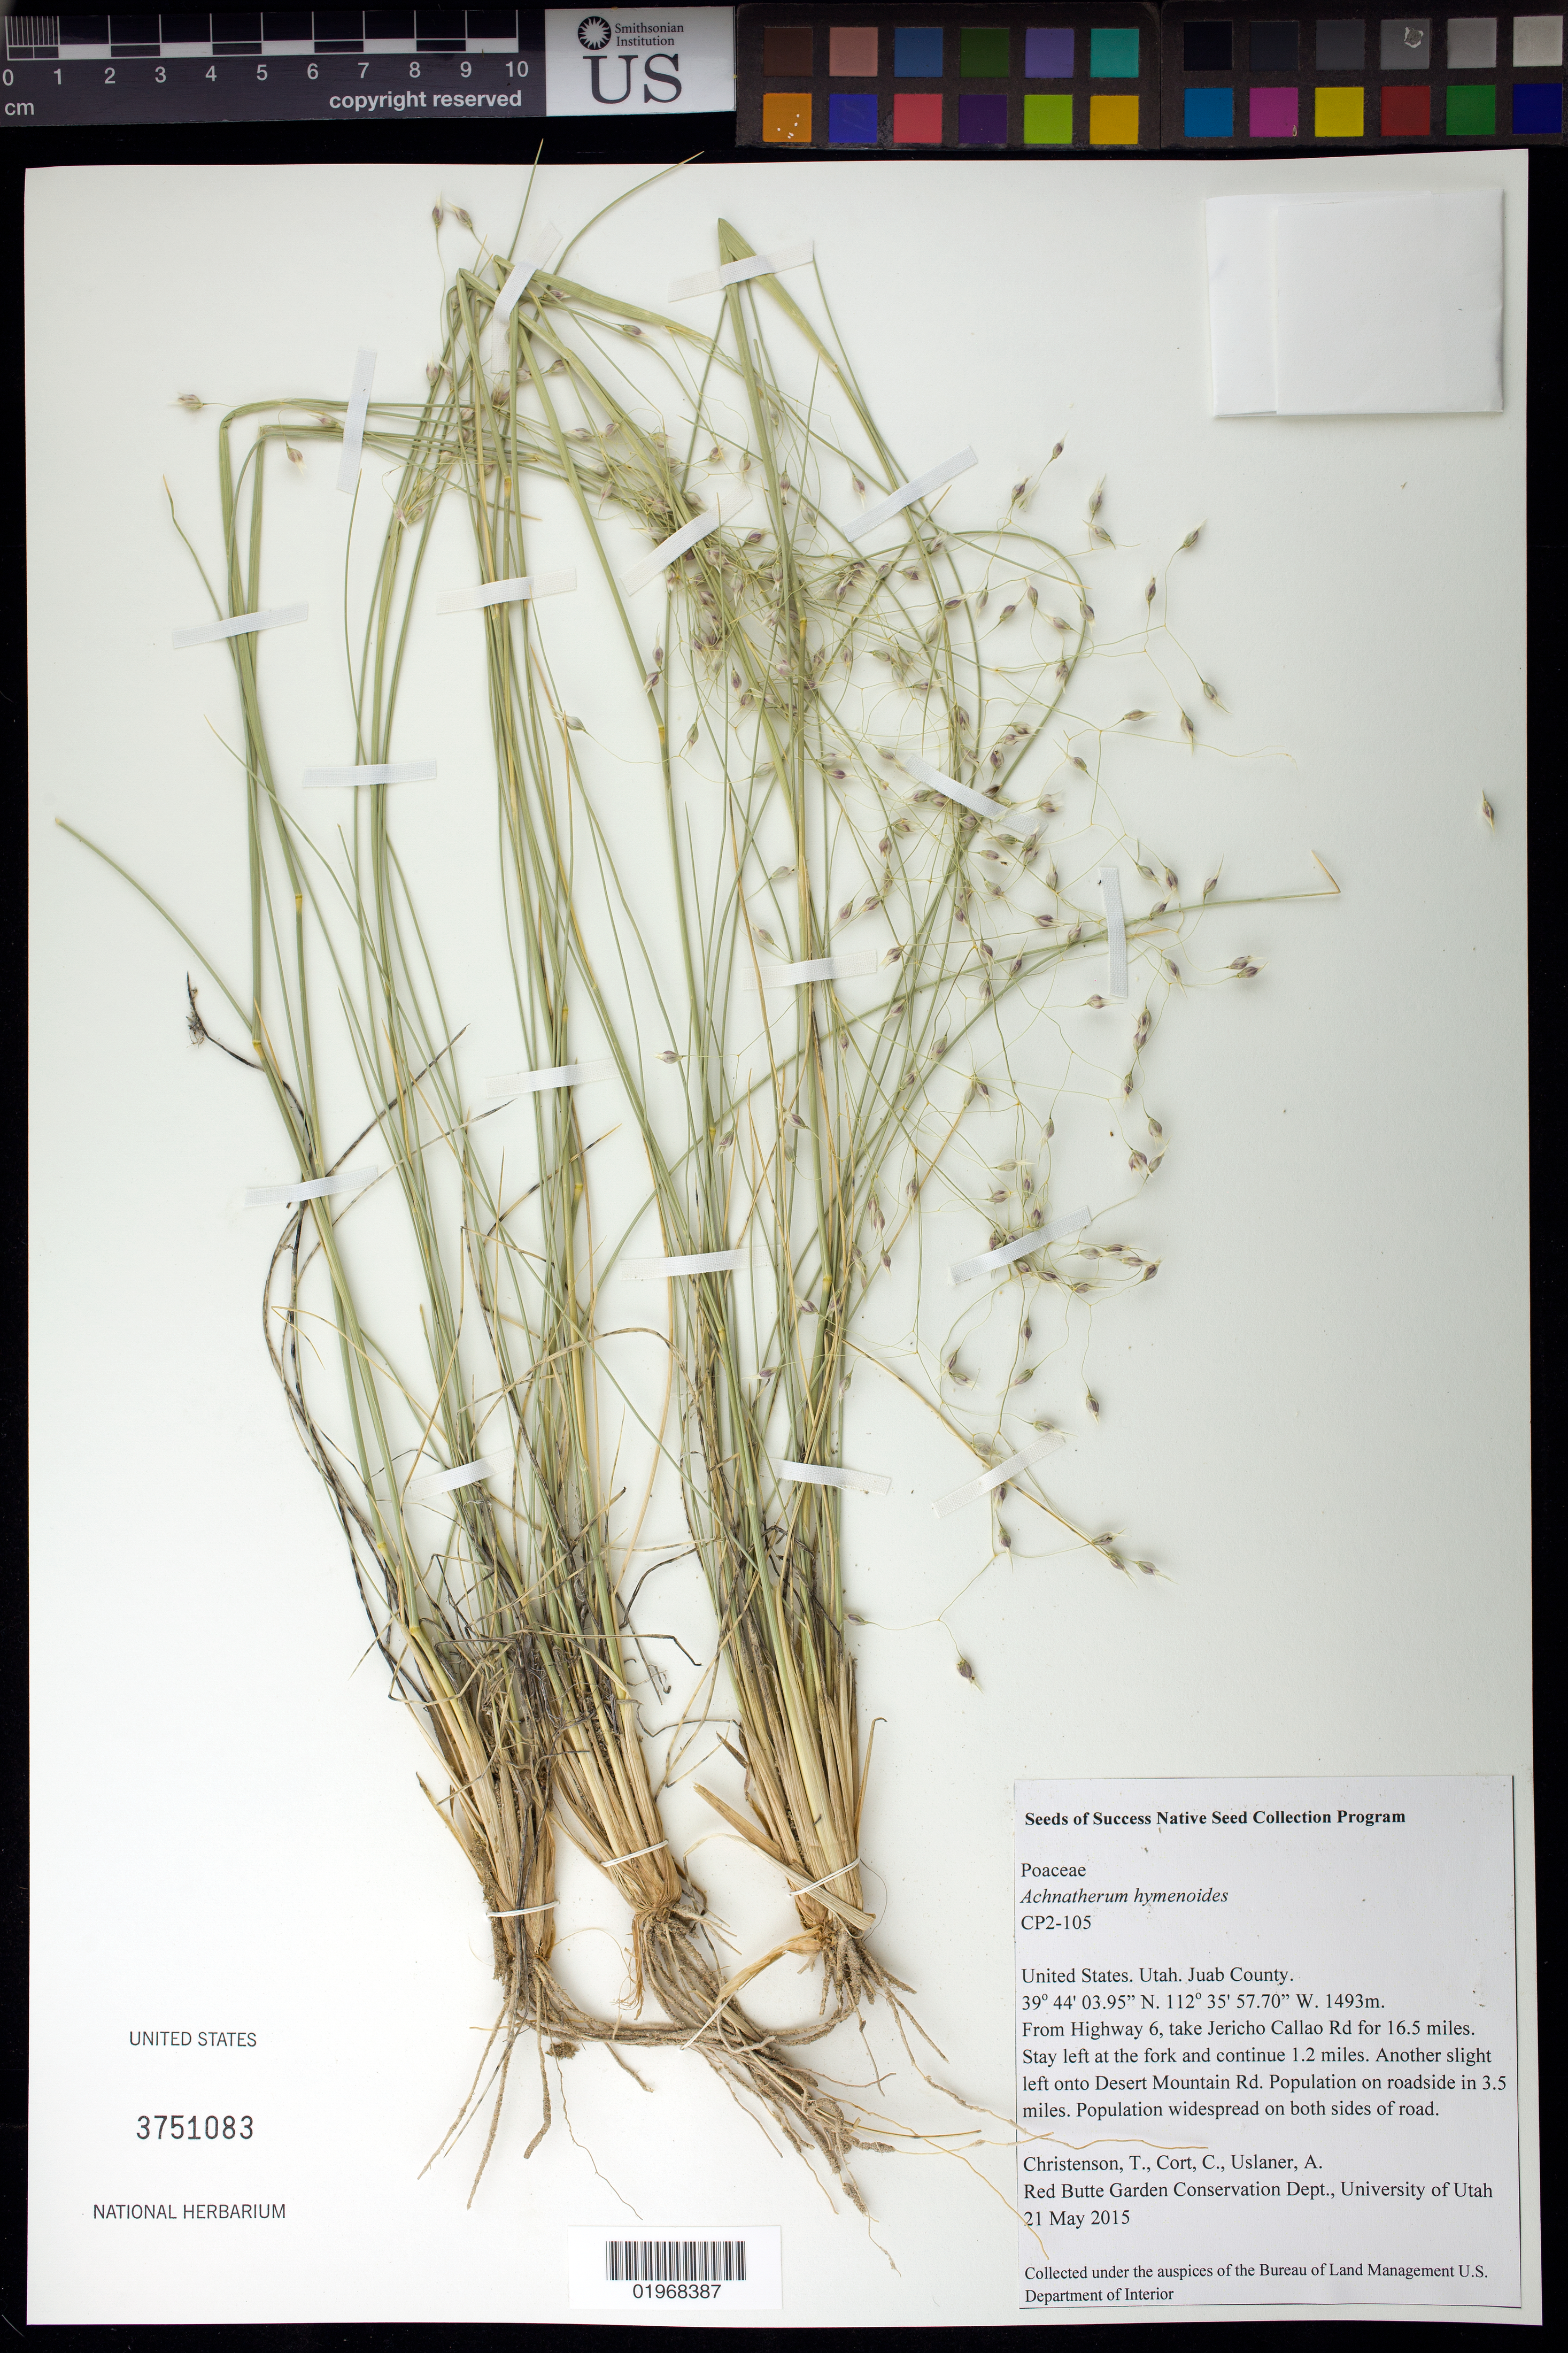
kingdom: Plantae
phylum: Tracheophyta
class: Liliopsida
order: Poales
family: Poaceae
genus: Achnatherum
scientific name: Achnatherum hymenoides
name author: (Roem. & Schult.) Barkworth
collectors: T. Christenson, C. Cort & A. Uslaner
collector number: CP2-105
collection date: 2015-05-21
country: United States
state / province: Utah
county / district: Juab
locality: Desert Mountain Road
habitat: sagebrush basin and slopes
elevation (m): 455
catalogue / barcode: US 3751083